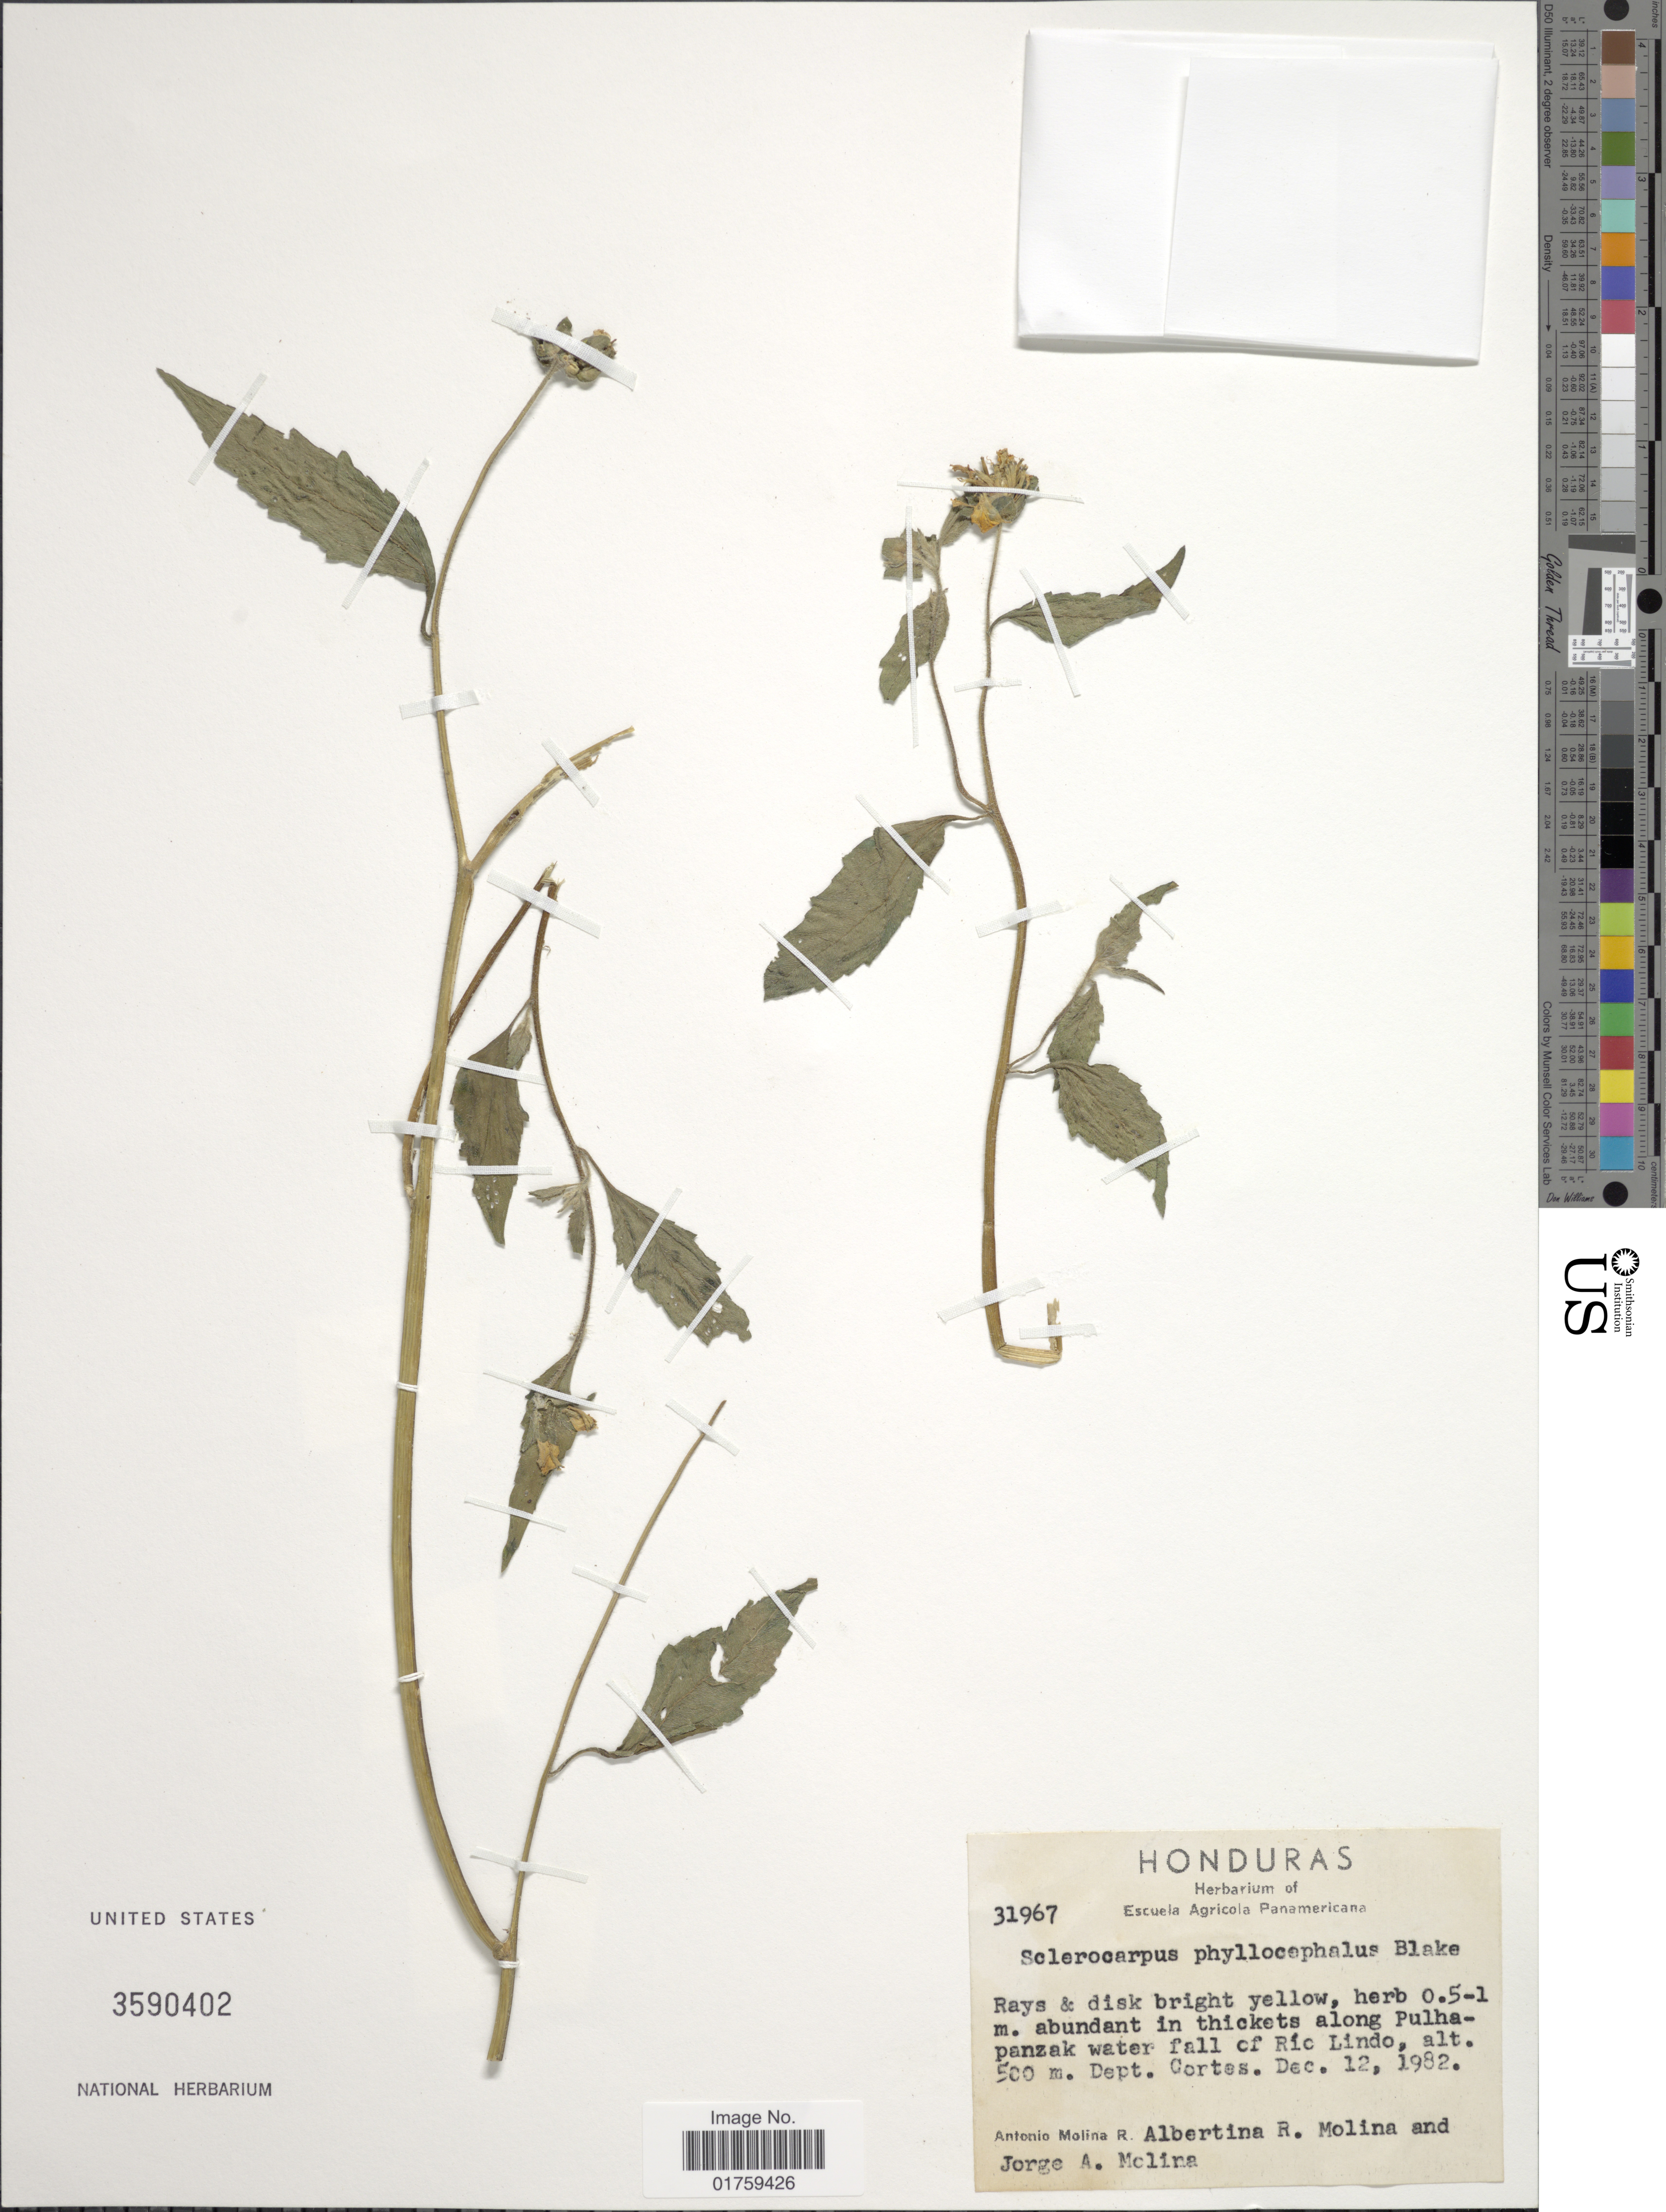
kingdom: Plantae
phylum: Tracheophyta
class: Magnoliopsida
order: Asterales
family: Asteraceae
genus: Sclerocarpus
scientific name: Sclerocarpus phyllocephalus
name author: S.F. Blake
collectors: A. Molina R., A. R. Molina & J. A. Molina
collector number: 31967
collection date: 1982-12-12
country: Honduras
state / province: Cortés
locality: In thicket of Rio Lindo, Dept. Cortes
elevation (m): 500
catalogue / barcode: US 3590402